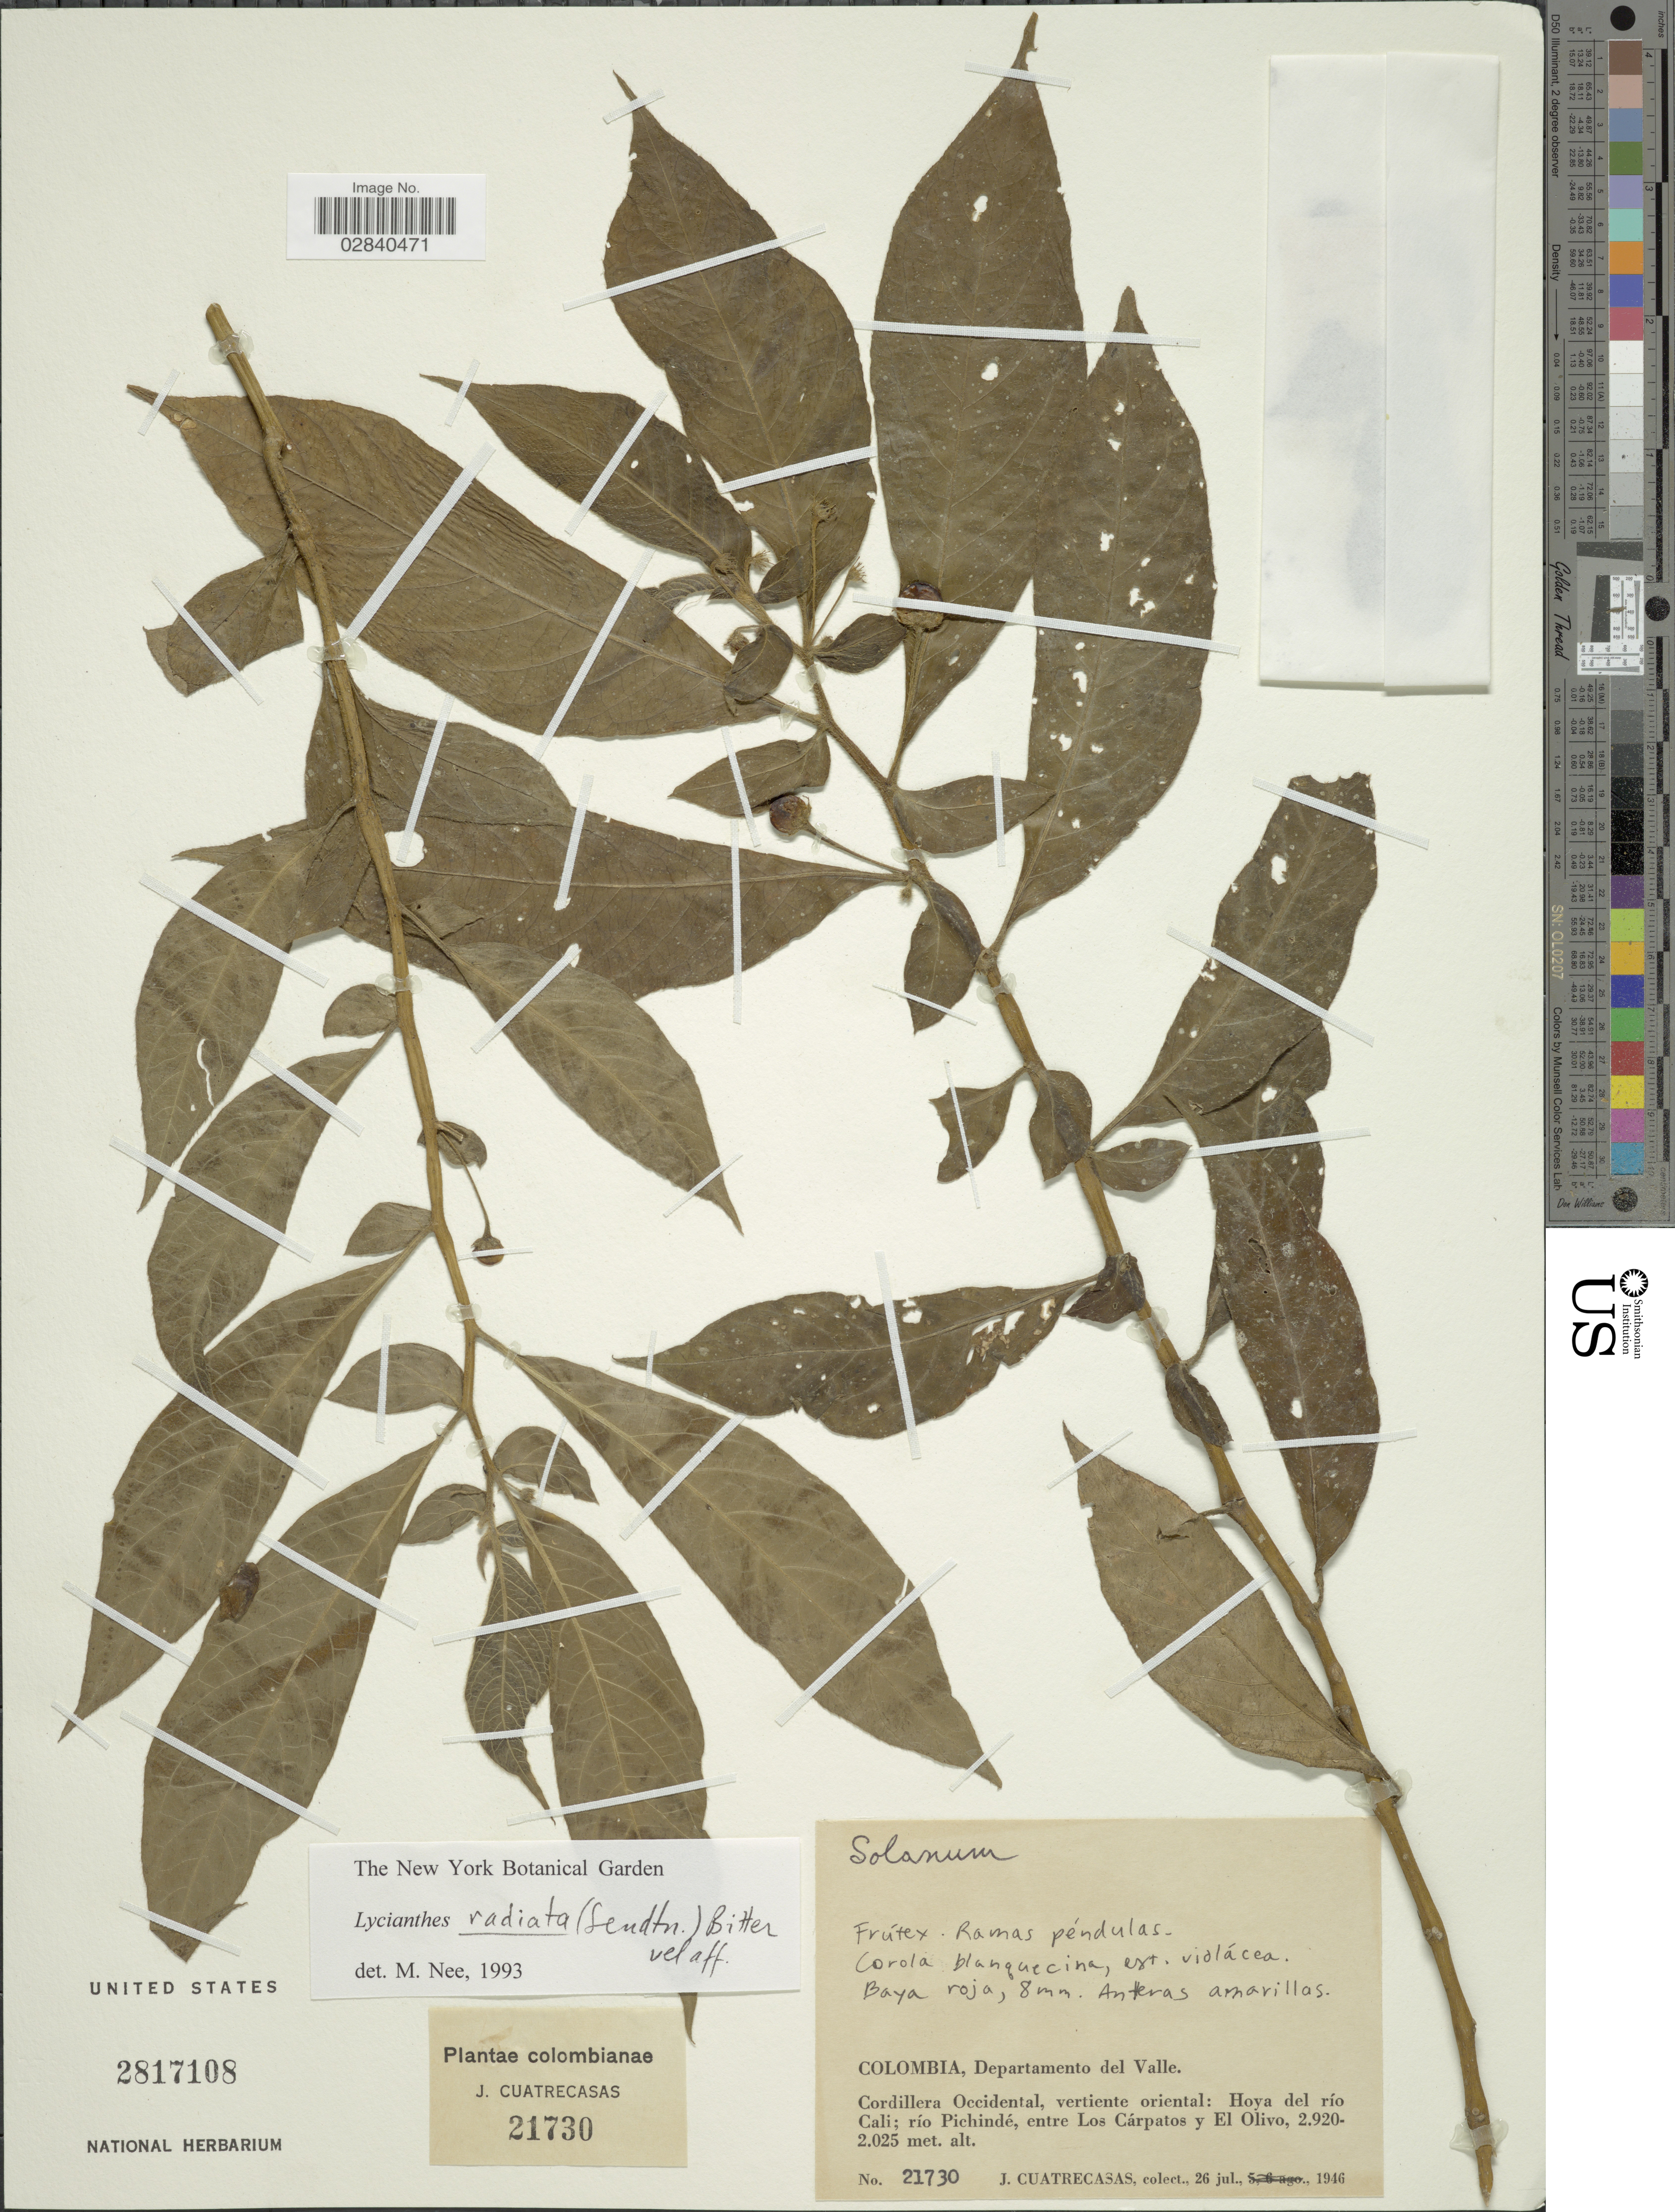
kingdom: Plantae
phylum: Tracheophyta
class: Magnoliopsida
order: Solanales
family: Solanaceae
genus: Lycianthes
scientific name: Lycianthes radiata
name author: (Sendtn.) Bitter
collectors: J. Cuatrecasas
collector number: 21730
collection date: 1946-07-26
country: Colombia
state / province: Valle del Cauca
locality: Departamento del Valle, Cordillera Occidental, vertiente oriental: Hoya del río Cali; río Pichindé, entre Los Cárpatos y El Olivo.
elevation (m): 2025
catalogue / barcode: US 2817108